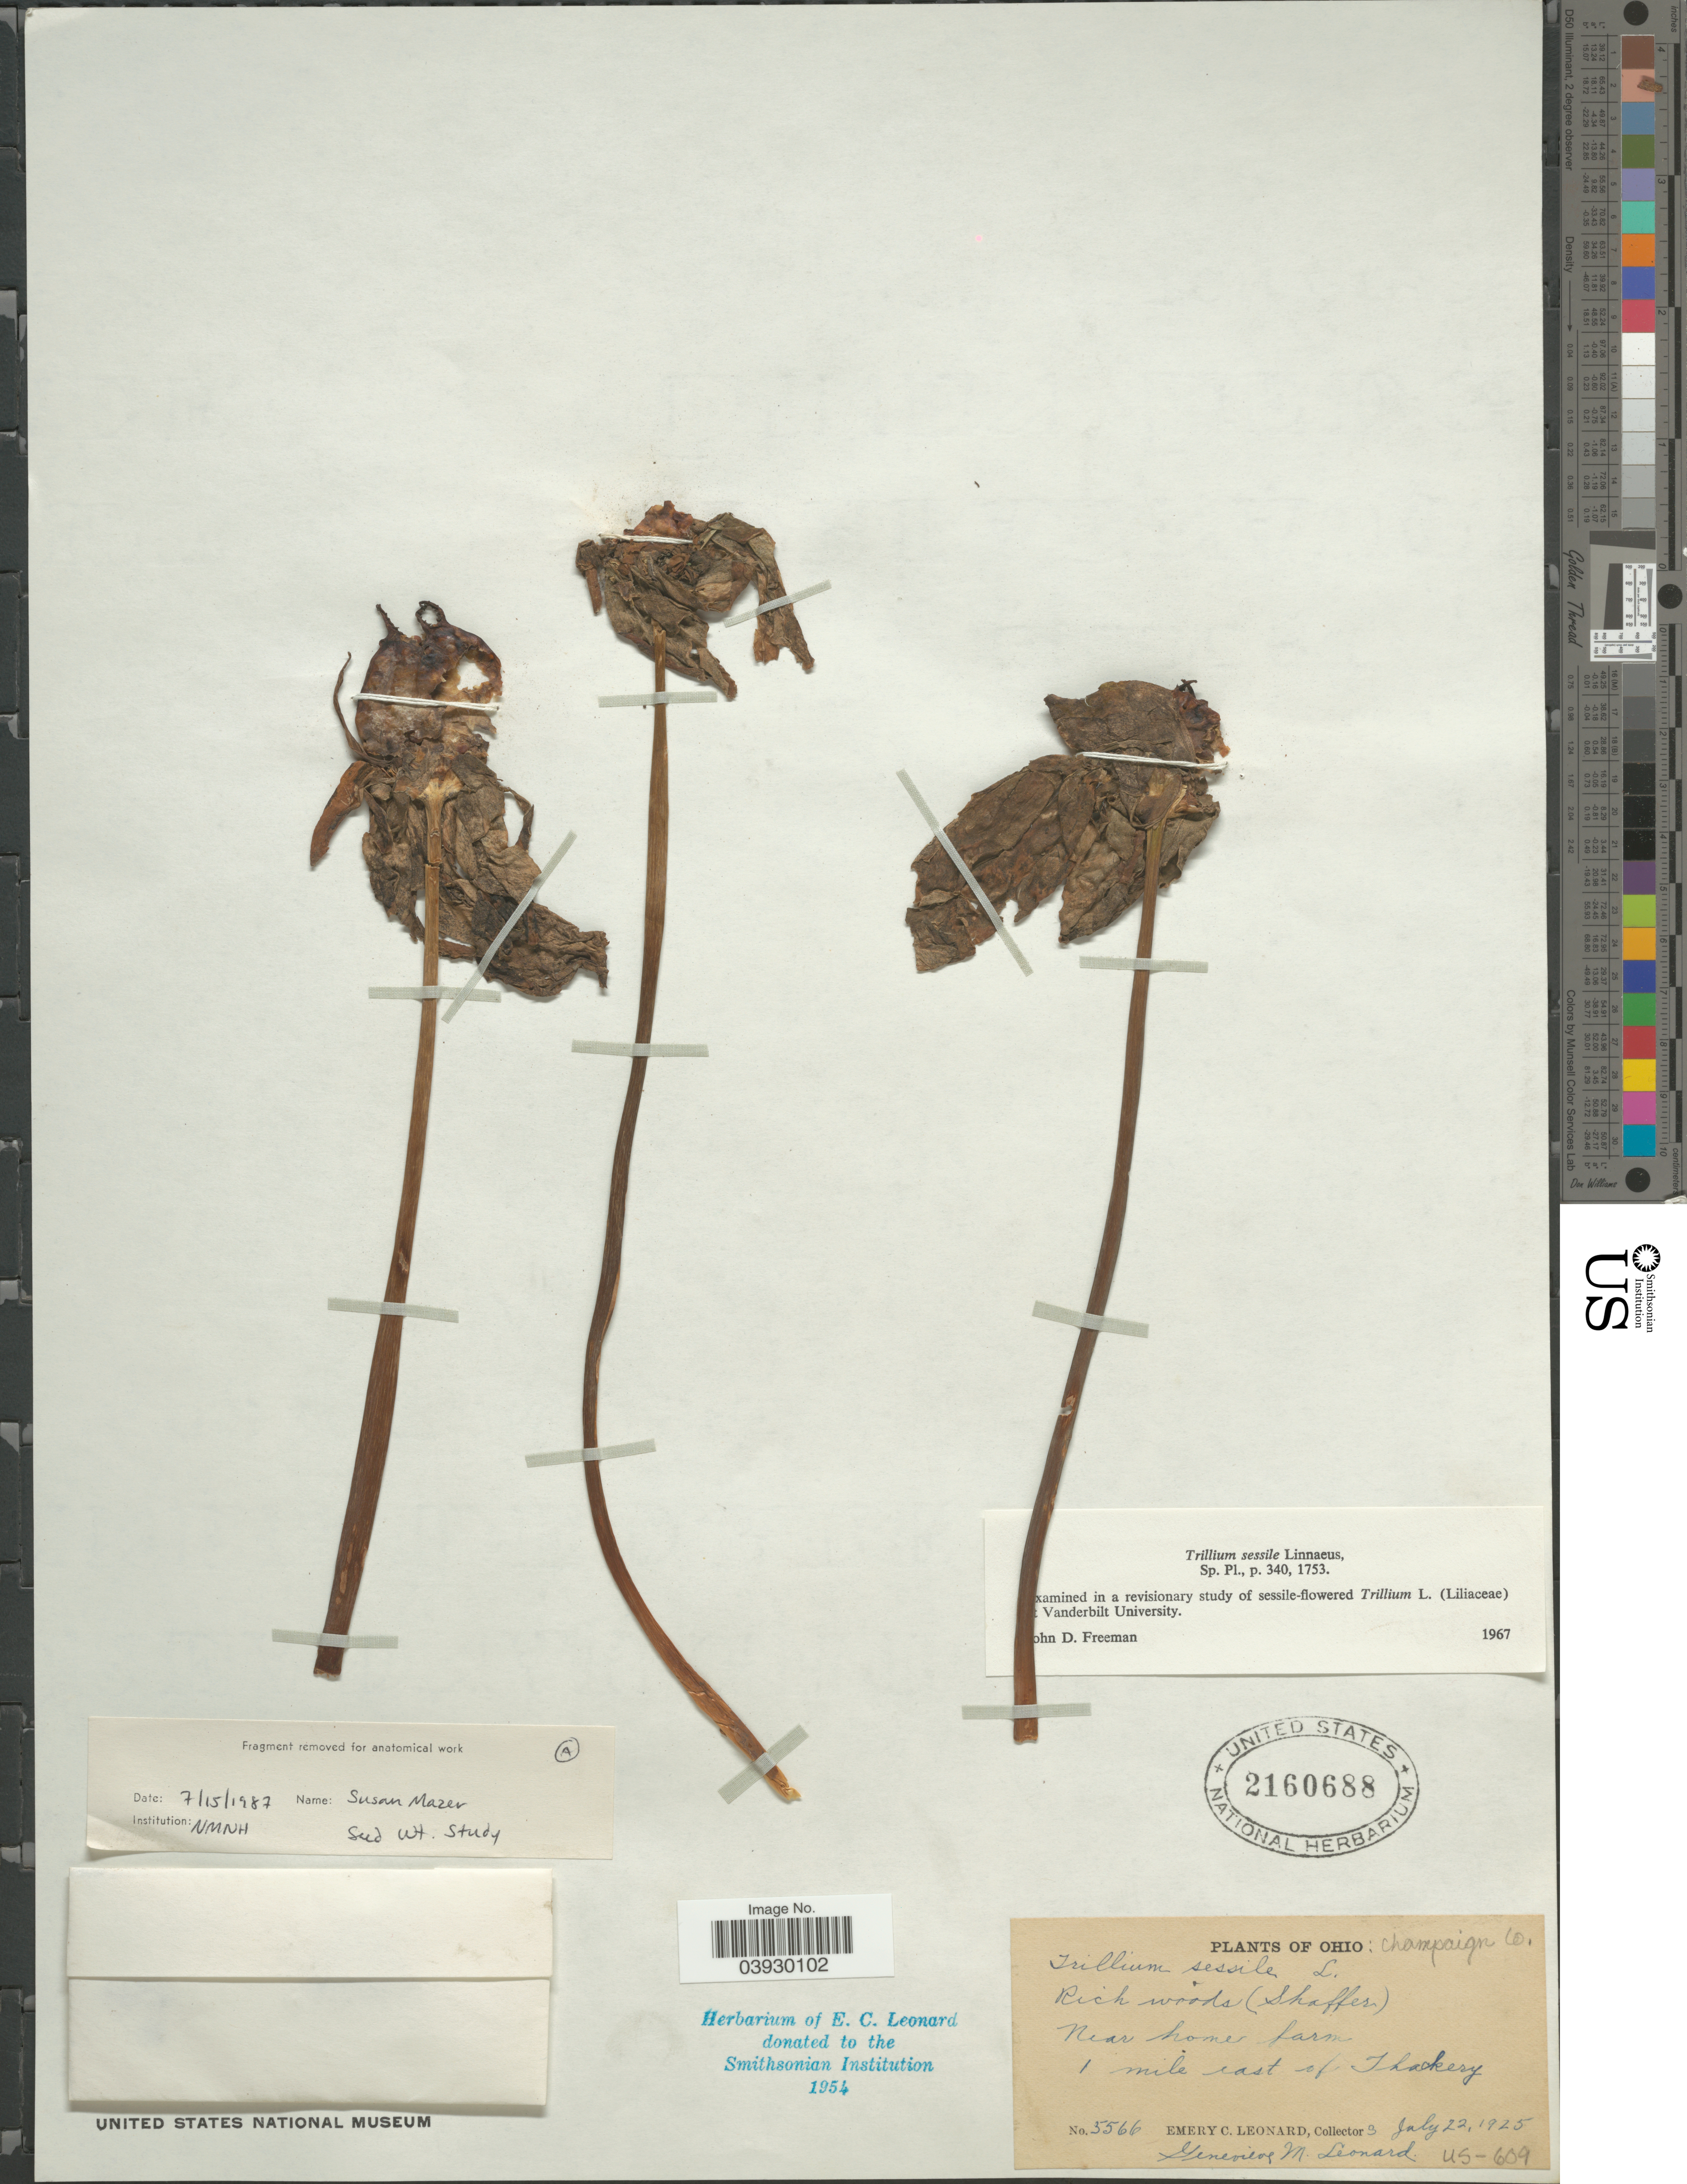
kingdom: Plantae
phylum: Tracheophyta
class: Liliopsida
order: Liliales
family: Melanthiaceae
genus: Trillium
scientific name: Trillium sessile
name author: L.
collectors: E. C. Leonard & G. M. Leonard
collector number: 5566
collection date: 1925-07-22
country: United States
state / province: Ohio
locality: Champaign Co. Near home farm. 1 mile east of Thackery.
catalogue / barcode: US 2160688